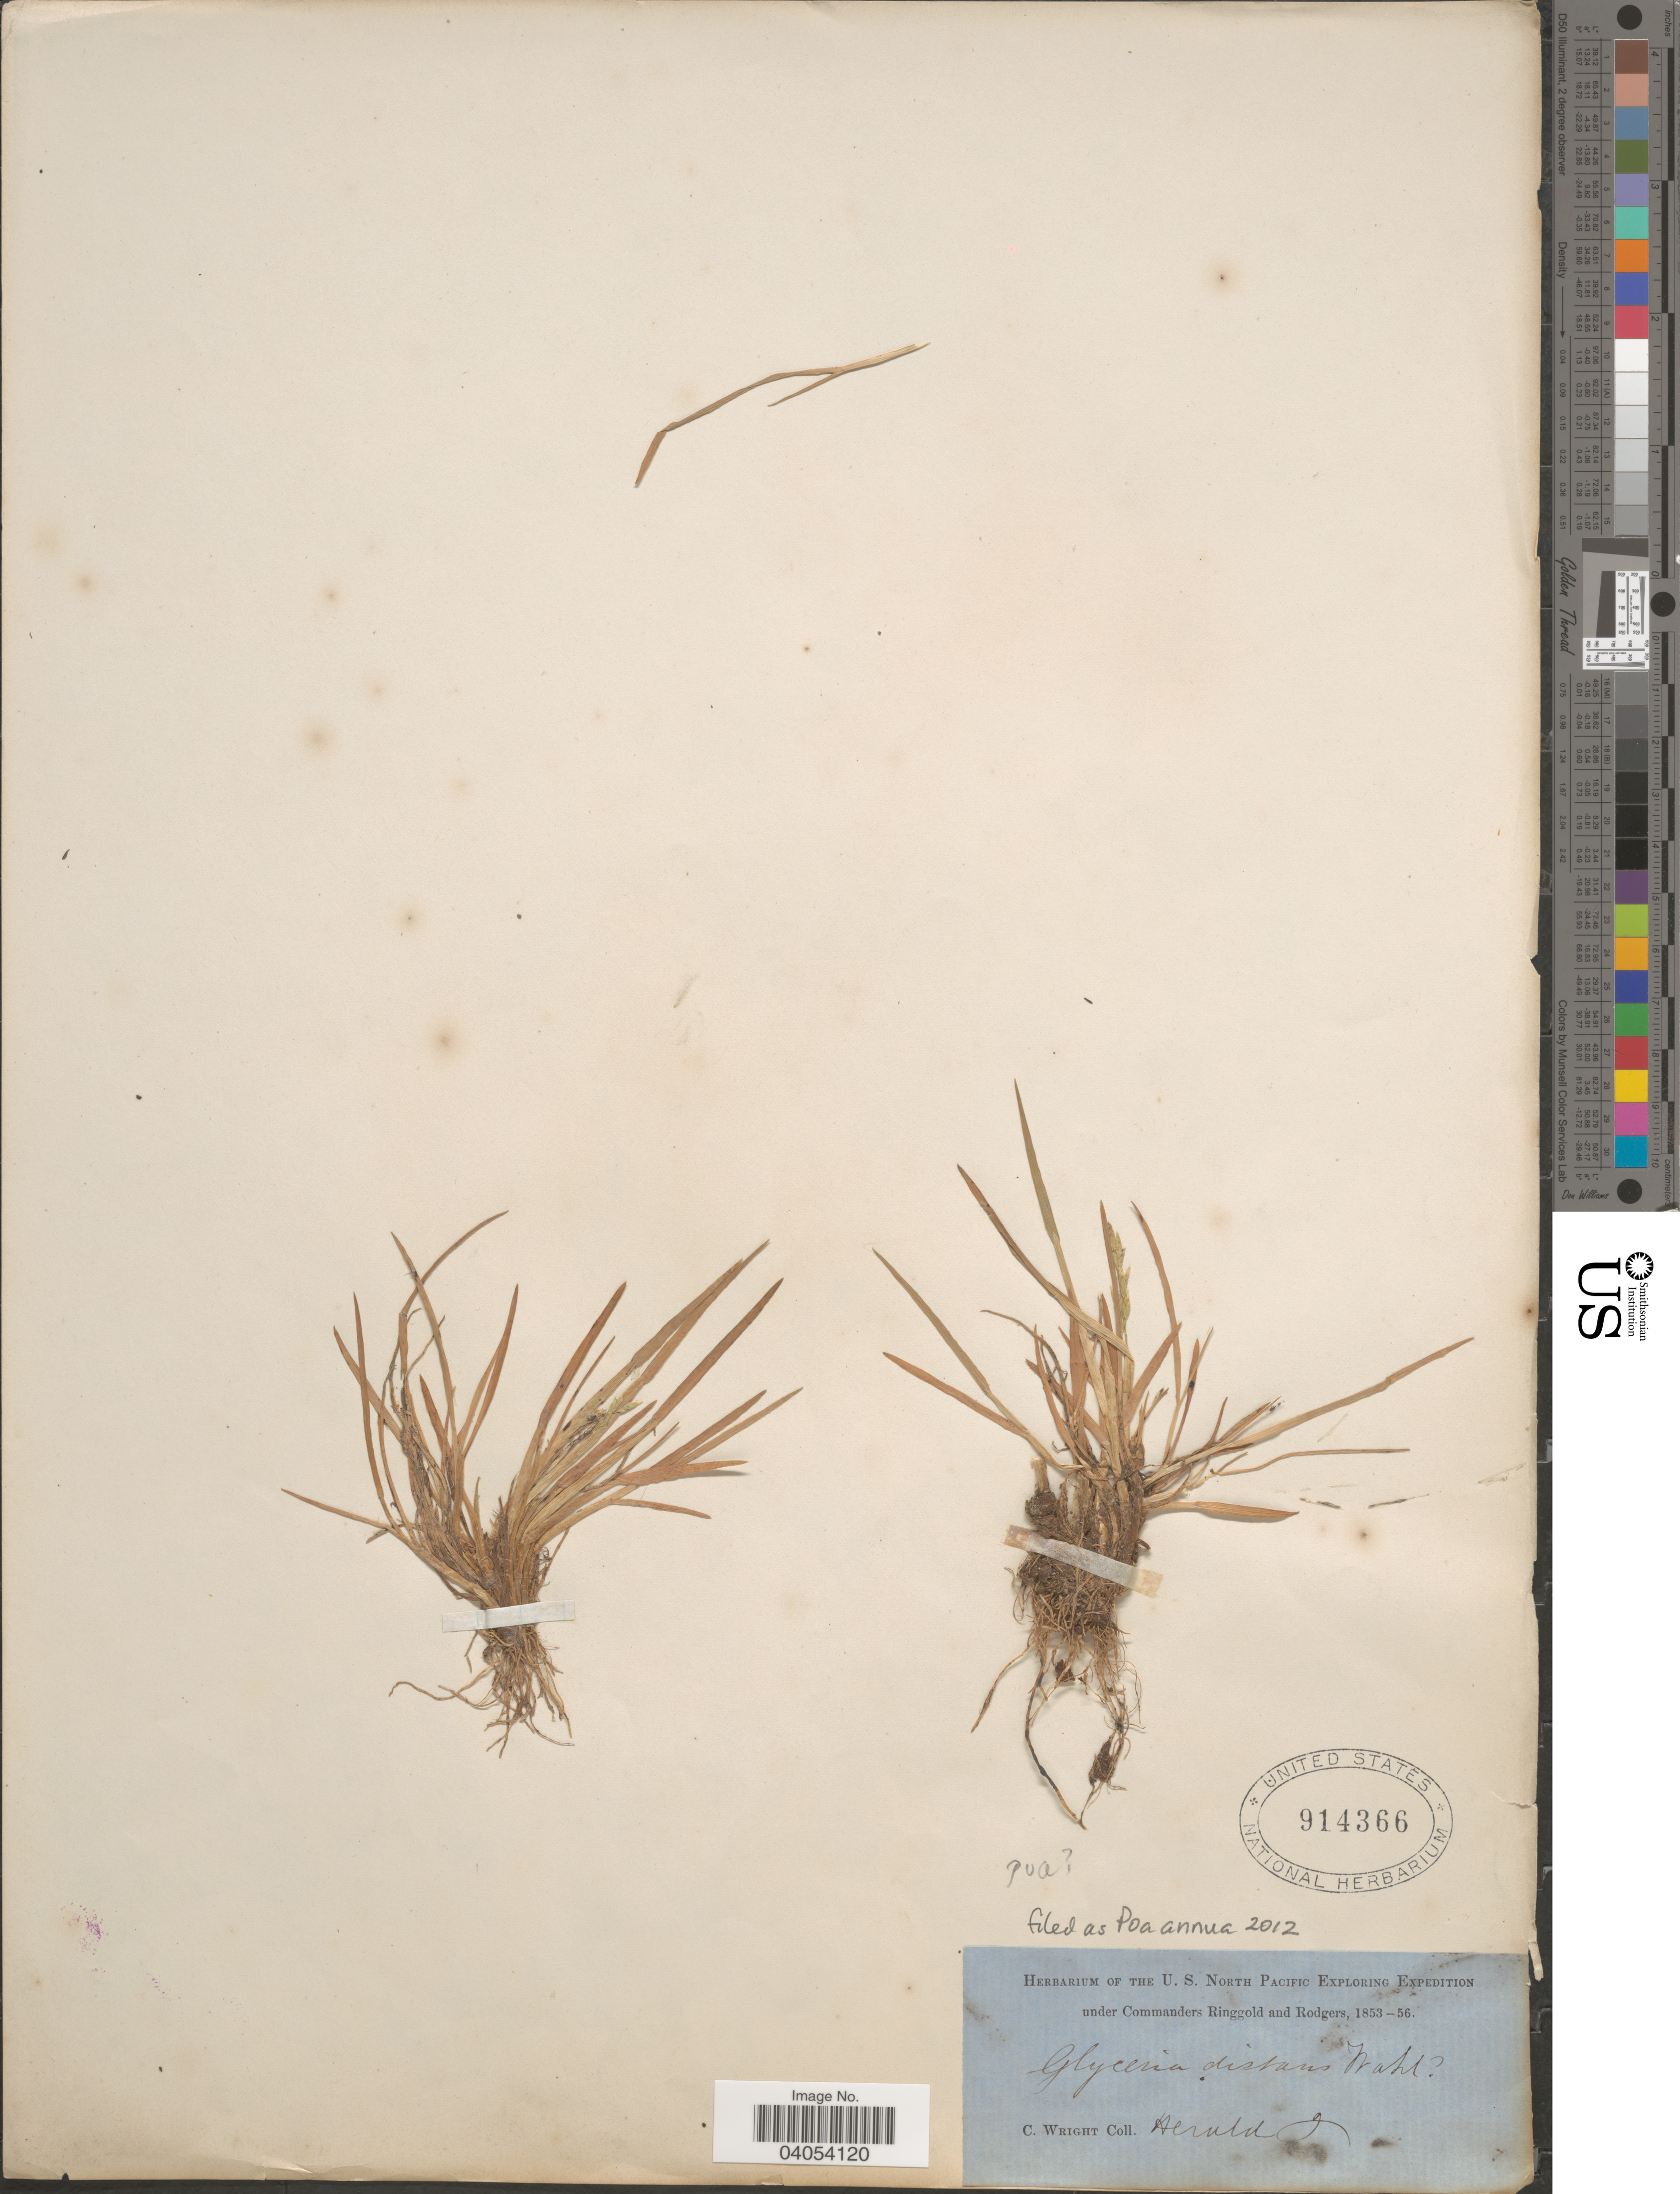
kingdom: Plantae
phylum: Tracheophyta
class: Liliopsida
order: Poales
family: Poaceae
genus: Poa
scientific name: Poa annua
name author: L.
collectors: C. Wright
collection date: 1853/1856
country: Russian Federation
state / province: Chukotka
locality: Herald I.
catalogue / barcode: US 914366